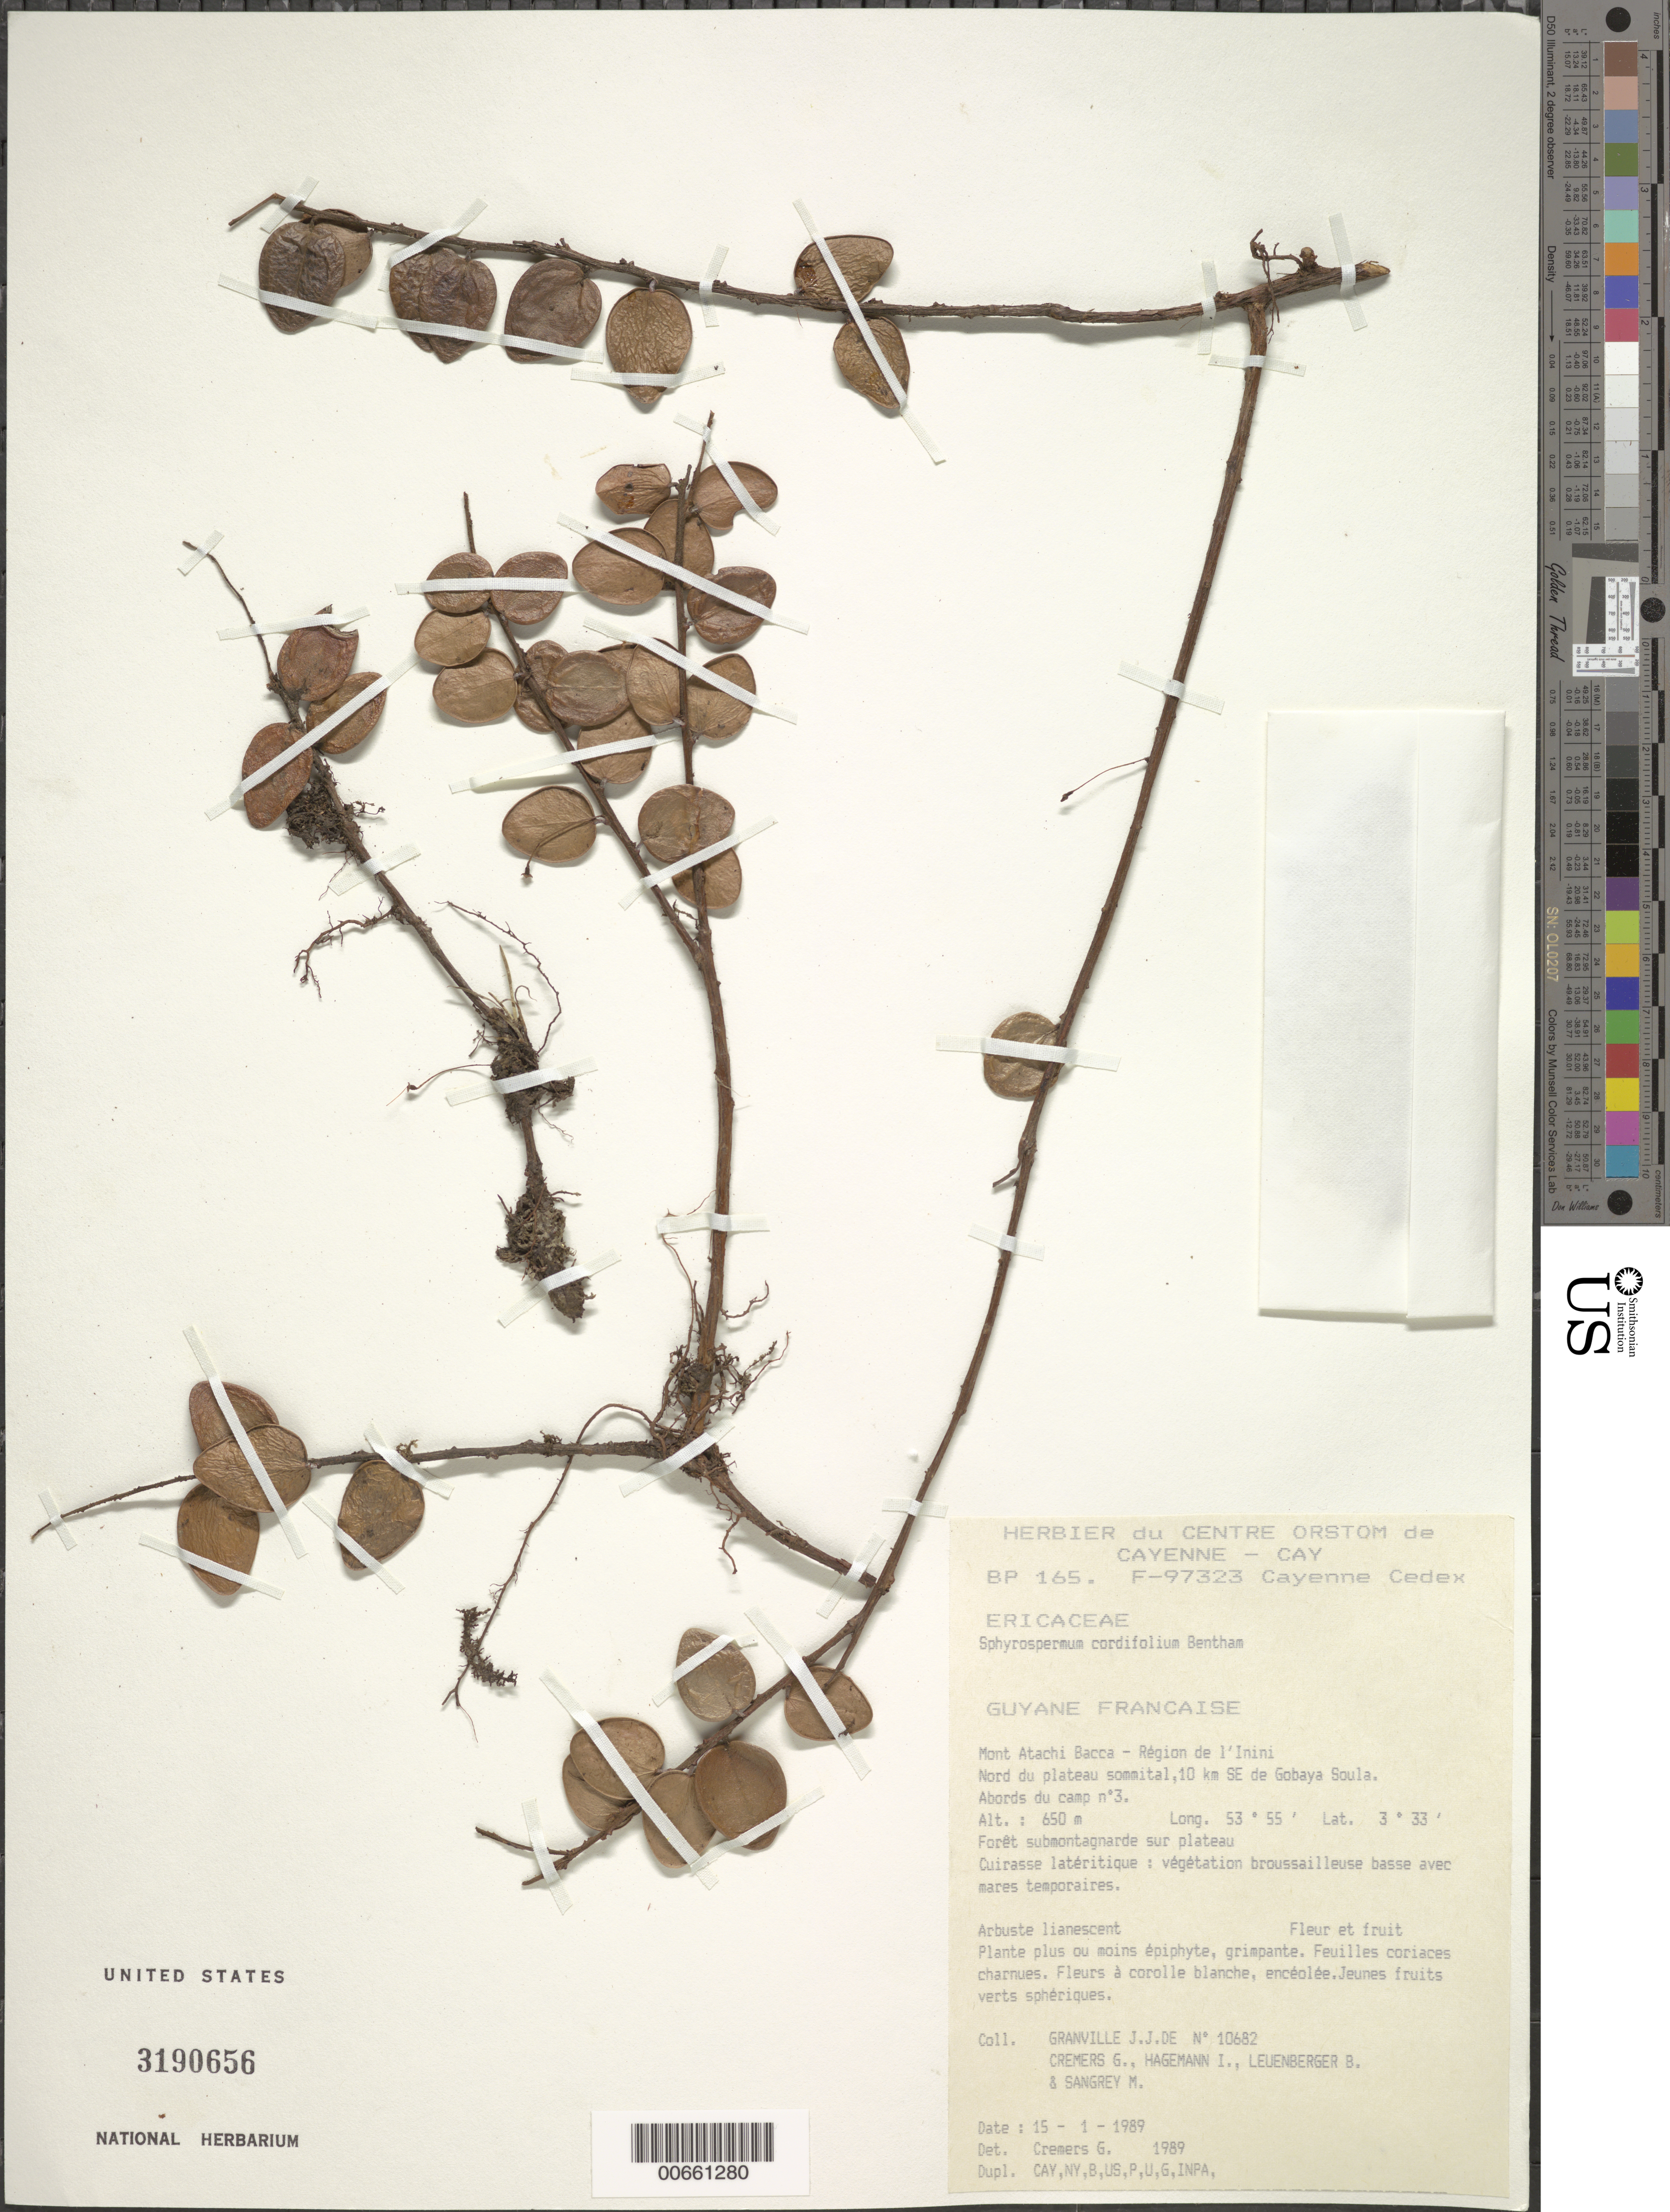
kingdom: Plantae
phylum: Tracheophyta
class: Magnoliopsida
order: Ericales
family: Ericaceae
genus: Sphyrospermum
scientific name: Sphyrospermum cordifolium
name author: Benth.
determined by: Cremers, Georges A.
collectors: J.-J. de Granville, G. Cremers, J. Hagemann, B. E. Leuenberger & M. S. Sangrey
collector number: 10682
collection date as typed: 15-Jan-89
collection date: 1989-01-15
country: French Guiana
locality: Mont Atachi Bacca, région de l'Inini. Nord du plateua sommital, 10 km SE de Gobaya Soula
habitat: Forêt submontagnarde sur plateau, curiasse latéritique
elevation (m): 650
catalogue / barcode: US 3190656